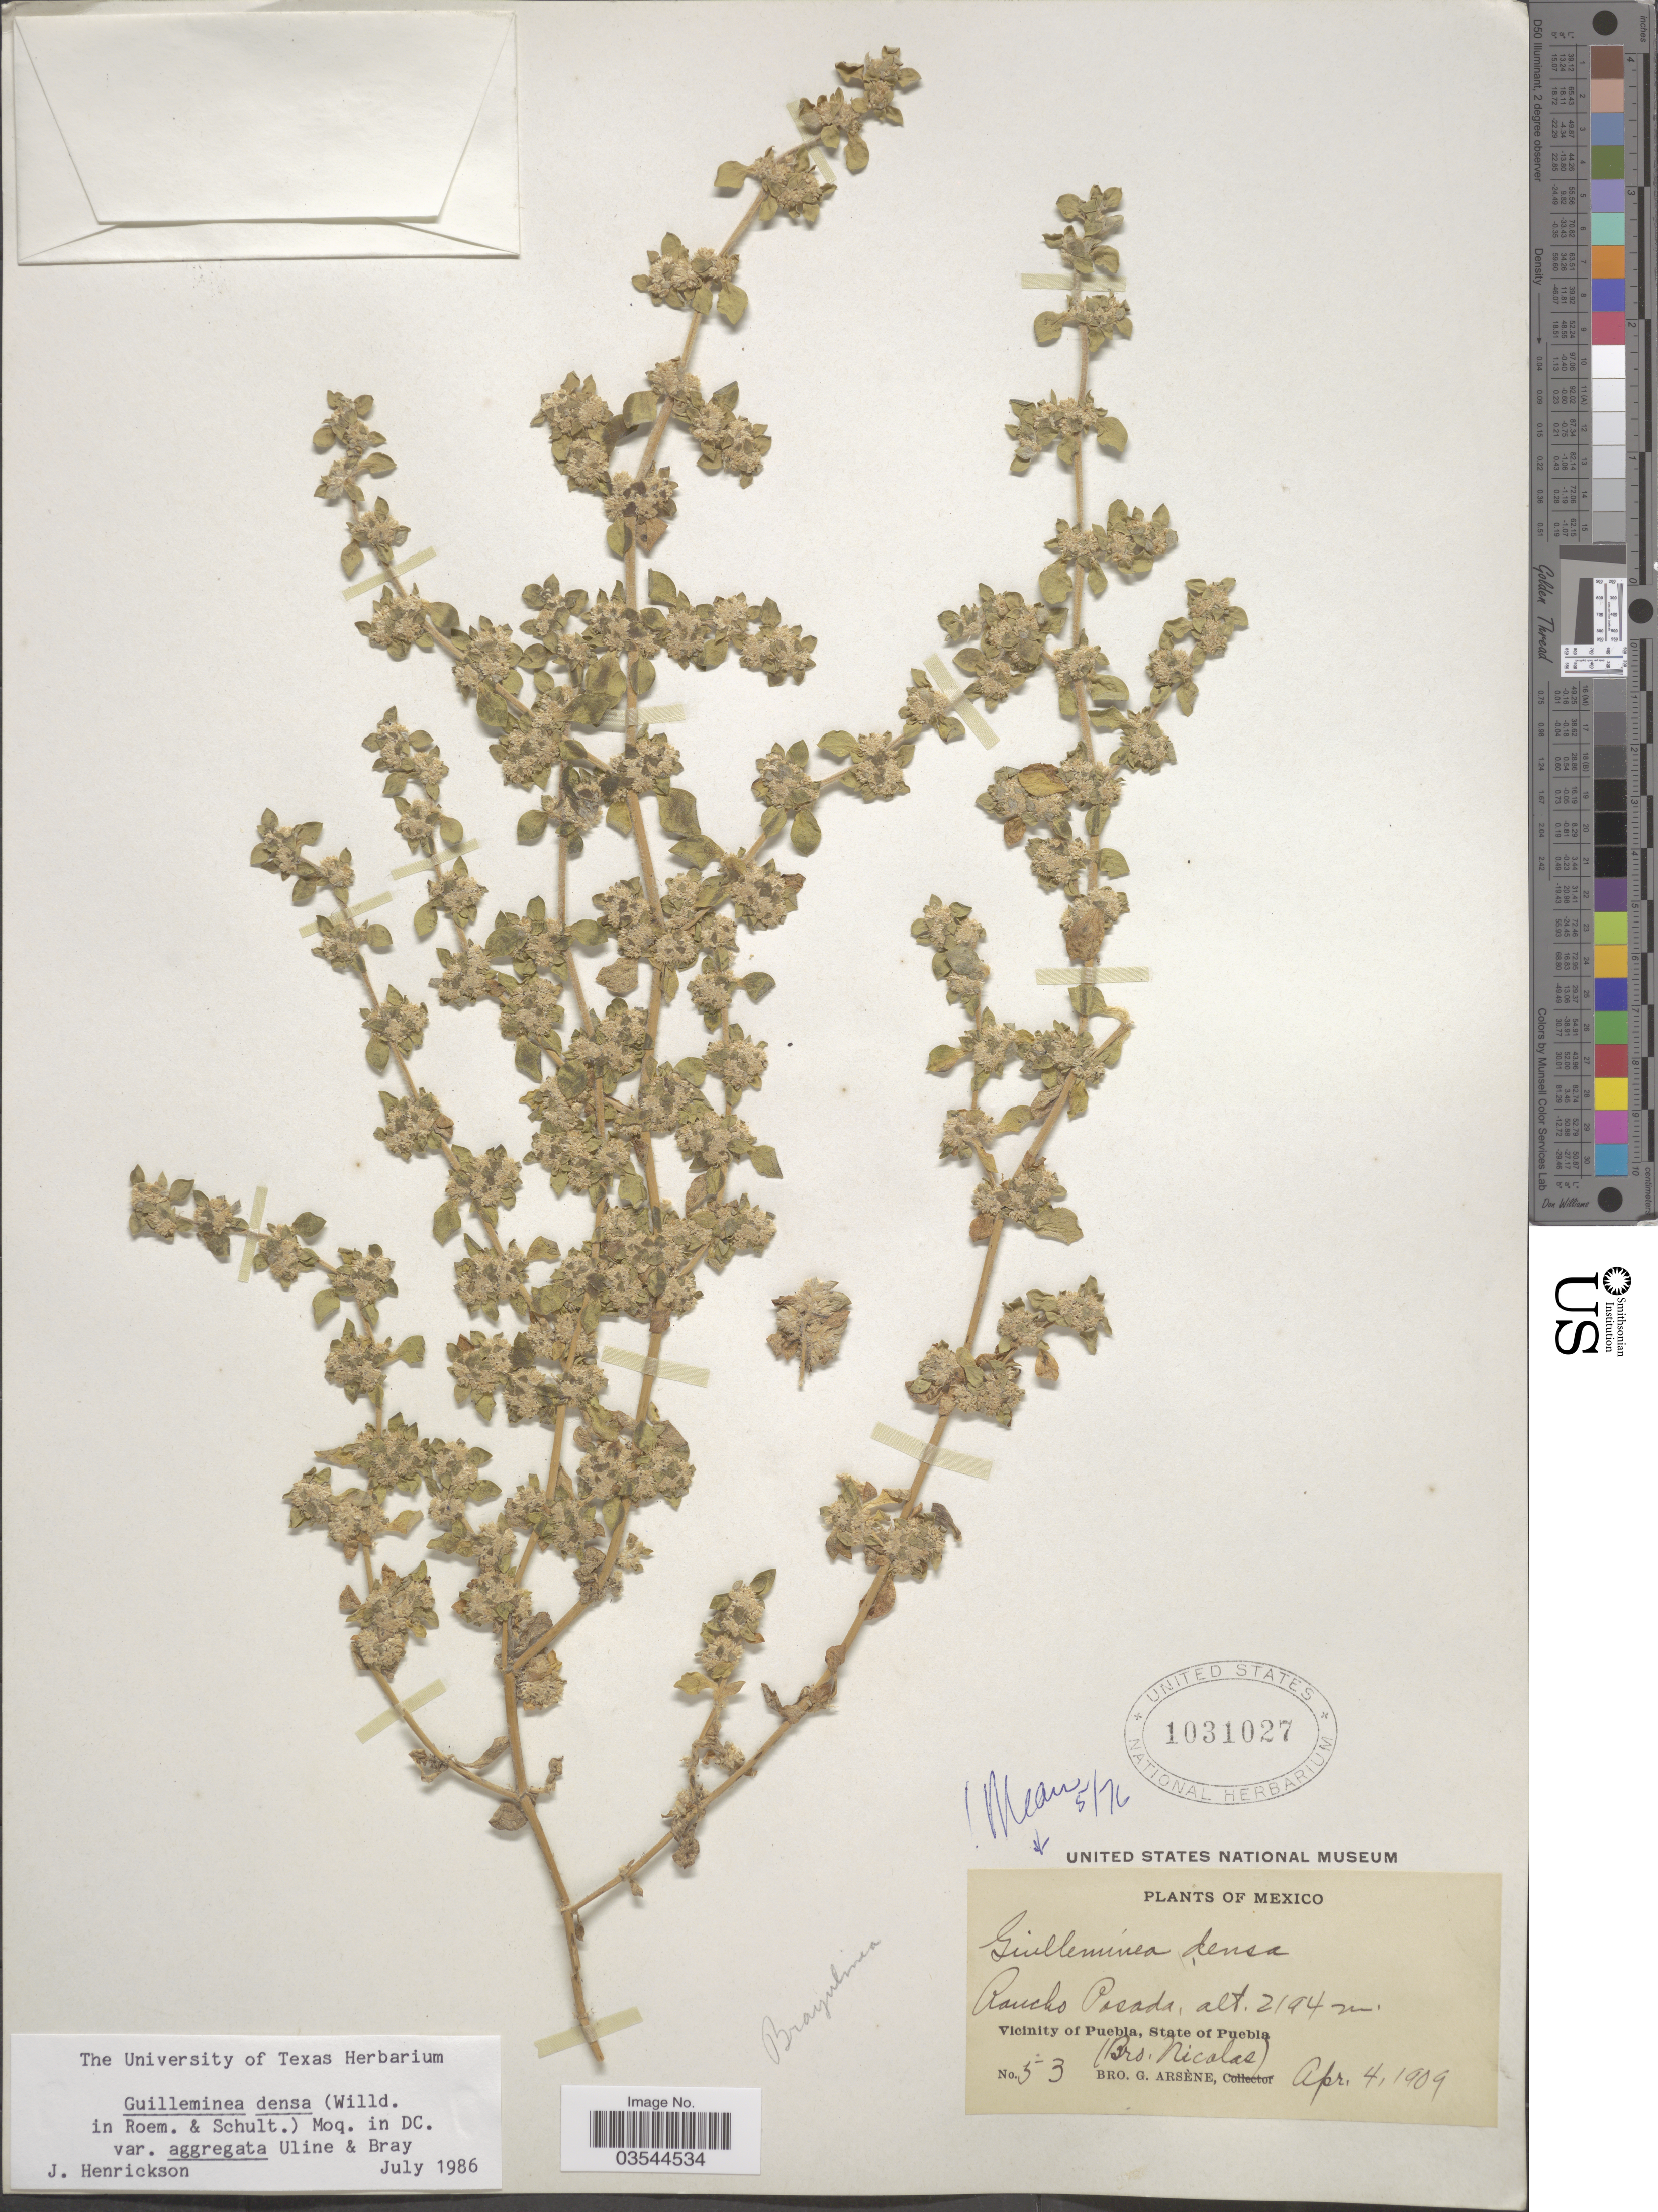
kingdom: Plantae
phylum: Tracheophyta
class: Magnoliopsida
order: Caryophyllales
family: Amaranthaceae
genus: Guilleminea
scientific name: Guilleminea densa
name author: (Humb. & Bonpl. ex Schult.) Moq.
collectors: Bro. G. Arsène & Bro. Nicolas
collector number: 53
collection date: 1909-04-04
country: Mexico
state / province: Puebla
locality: Rancho Posada. Vicinity of Puebla.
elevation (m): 2194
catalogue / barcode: US 1031027